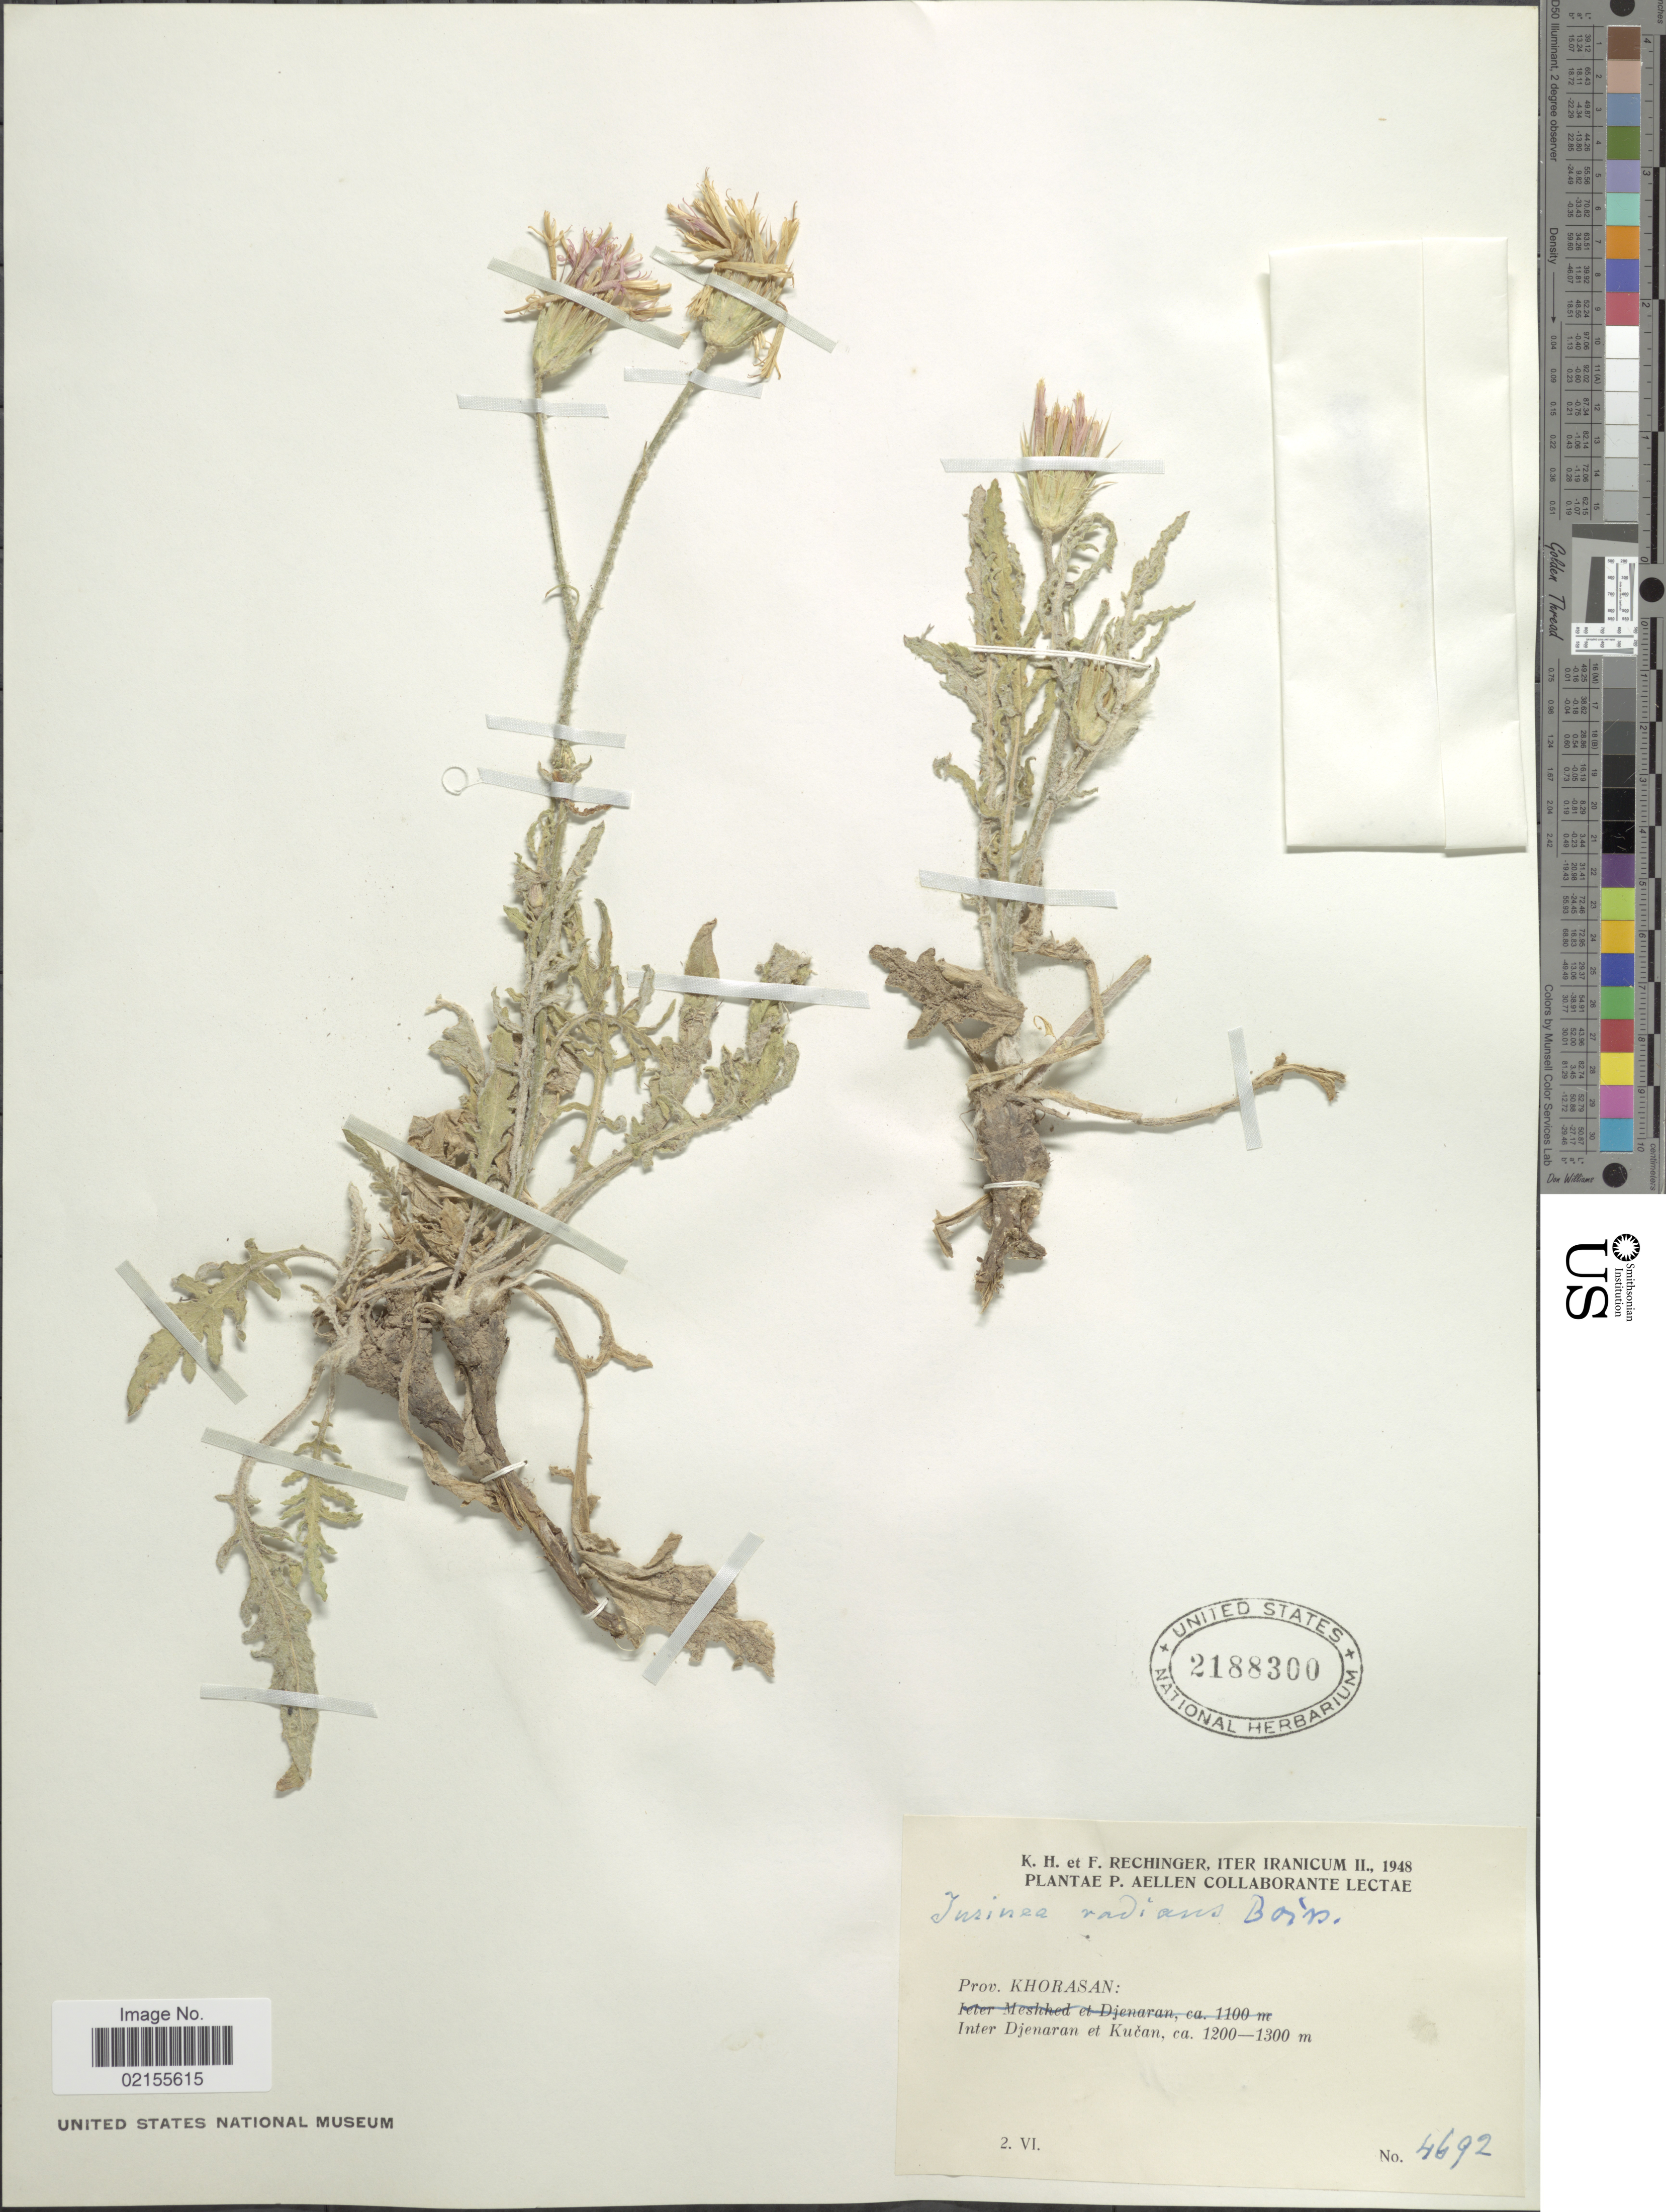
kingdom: Plantae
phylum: Tracheophyta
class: Magnoliopsida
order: Asterales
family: Asteraceae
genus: Jurinea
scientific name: Jurinea radians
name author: Boiss.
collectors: K. H. Rechinger & F. Rechinger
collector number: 4692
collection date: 1948-06-02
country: Iran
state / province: Khorasan [obsolete]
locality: Inter Djenaran et Kucan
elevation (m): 1200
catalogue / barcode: US 2188300